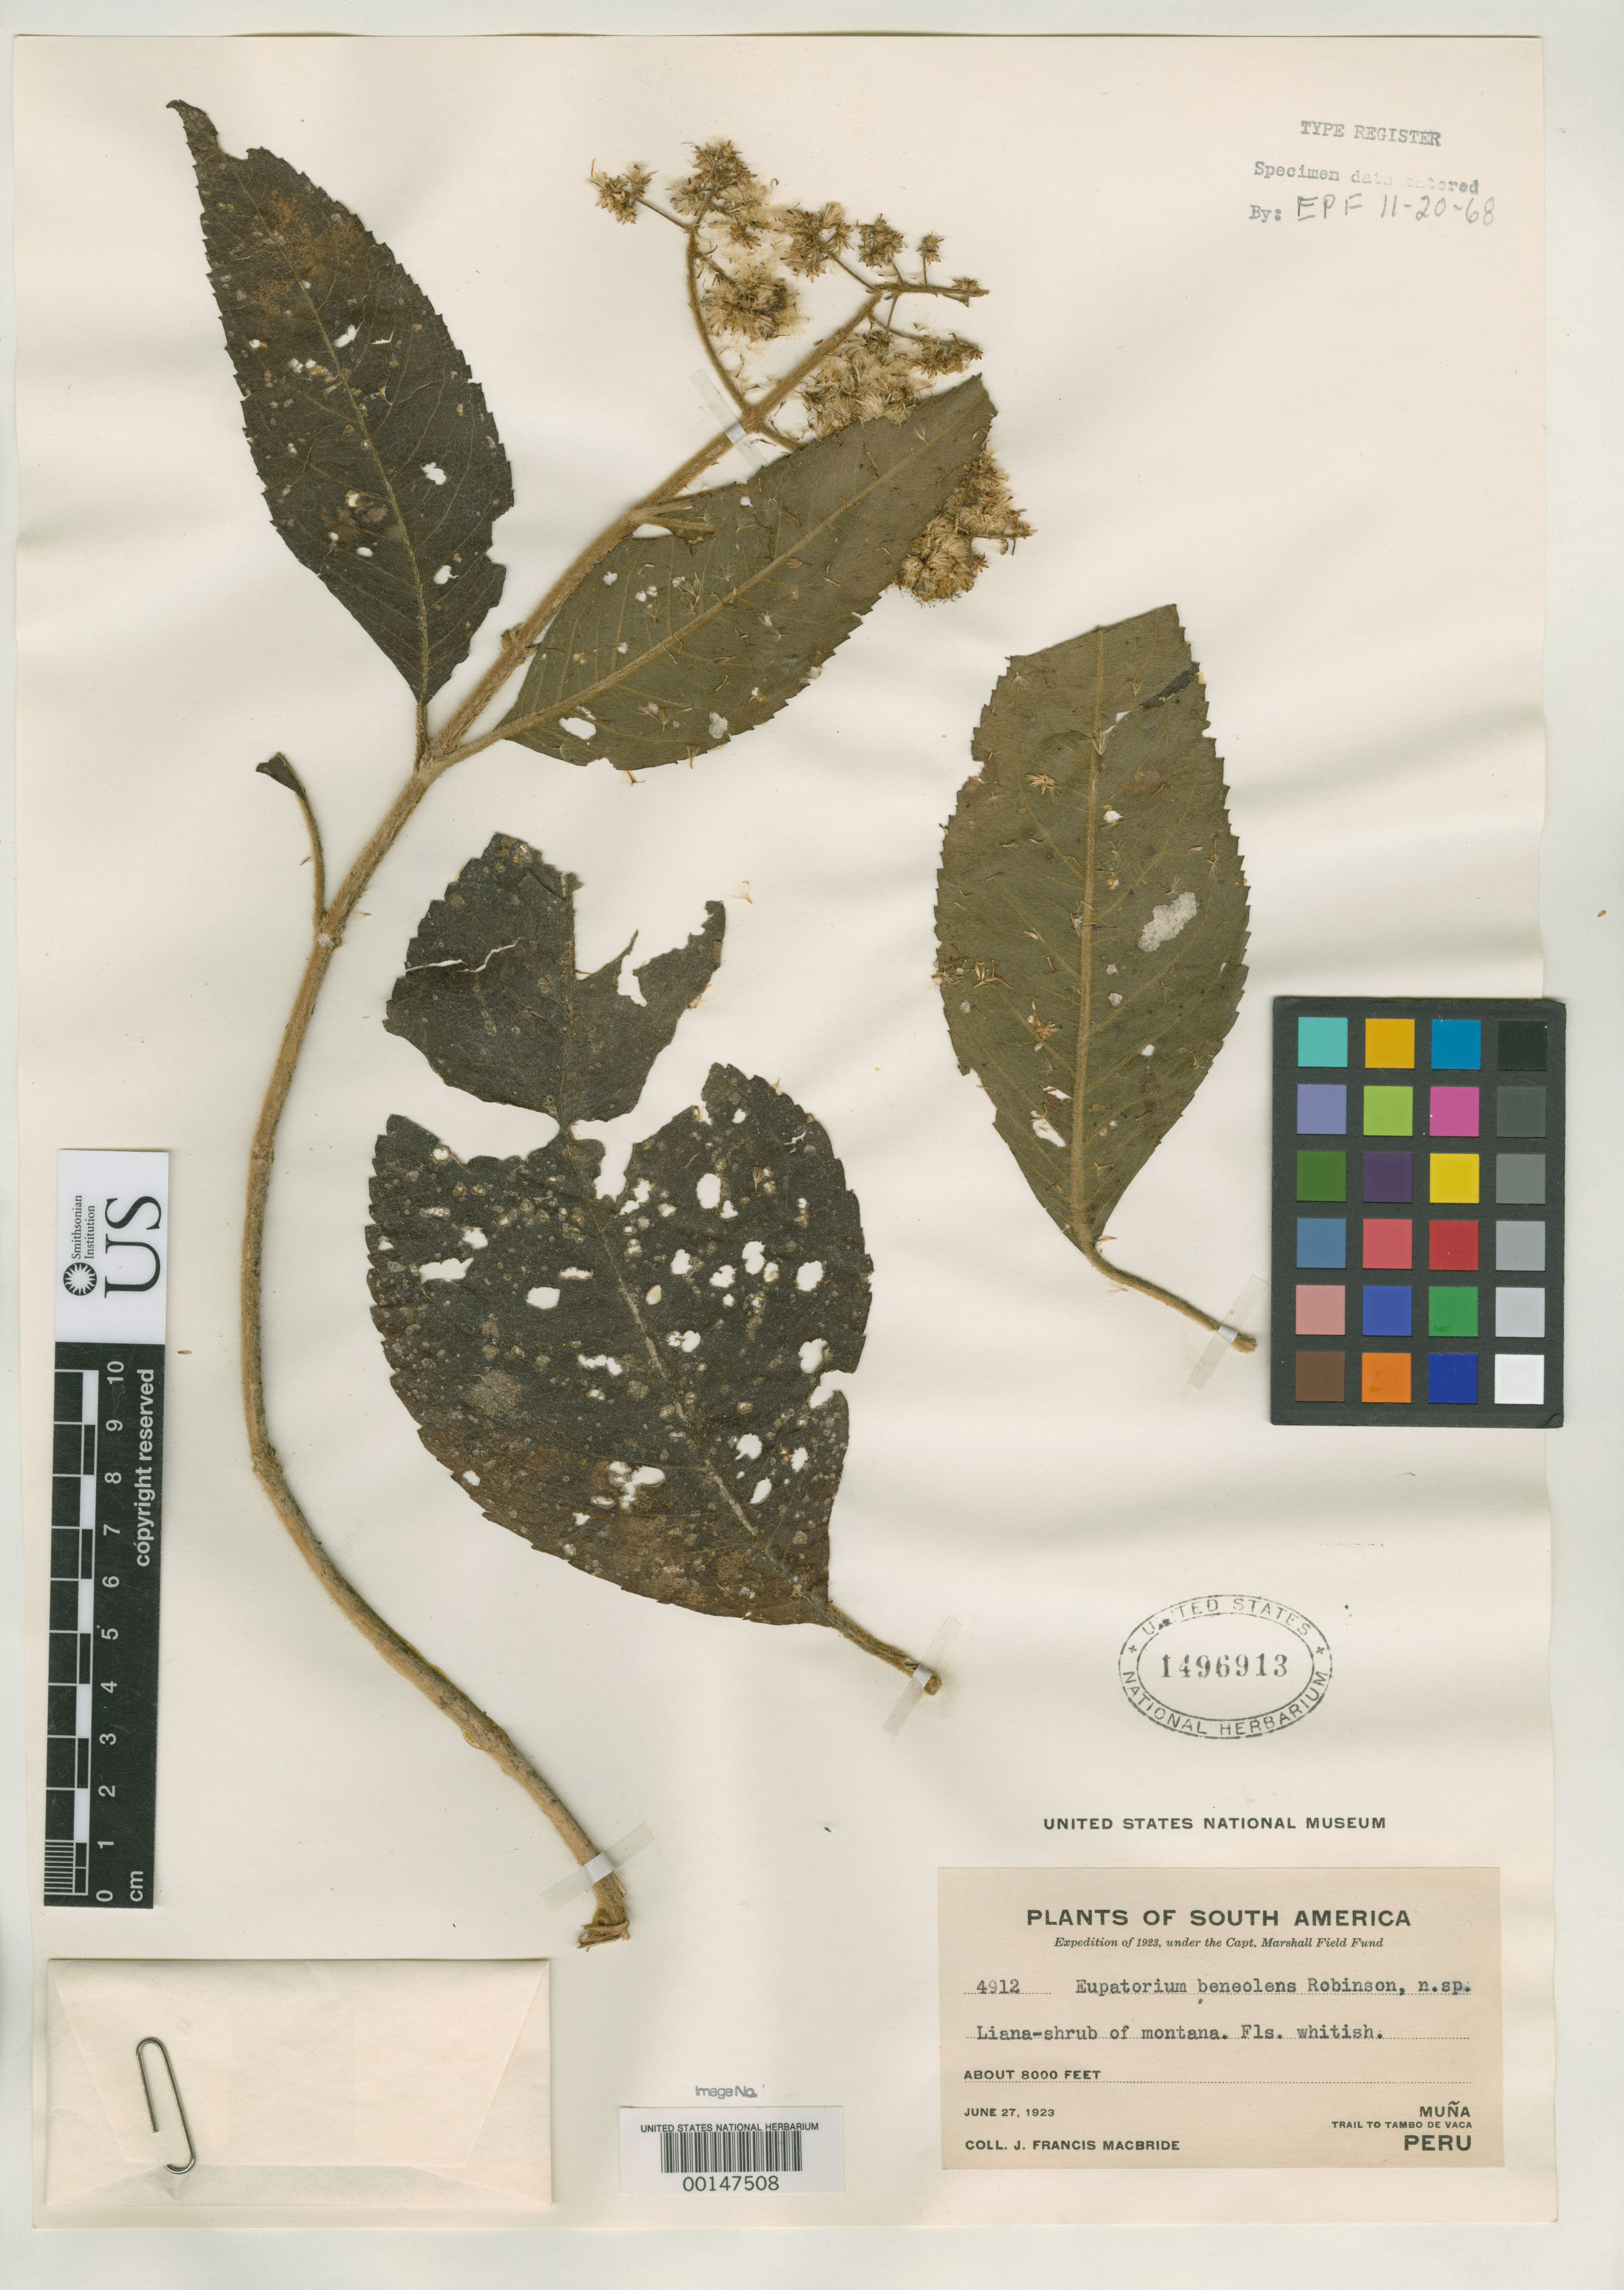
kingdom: Plantae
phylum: Tracheophyta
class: Magnoliopsida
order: Asterales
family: Asteraceae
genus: Eupatorium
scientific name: Eupatorium beneolens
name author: B.L. Rob.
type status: Isotype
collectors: J. F. Macbride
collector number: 4912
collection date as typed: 27 Jan 1923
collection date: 1923-01-27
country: Peru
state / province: Huánuco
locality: Tambo de Vaca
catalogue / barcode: US 1496913